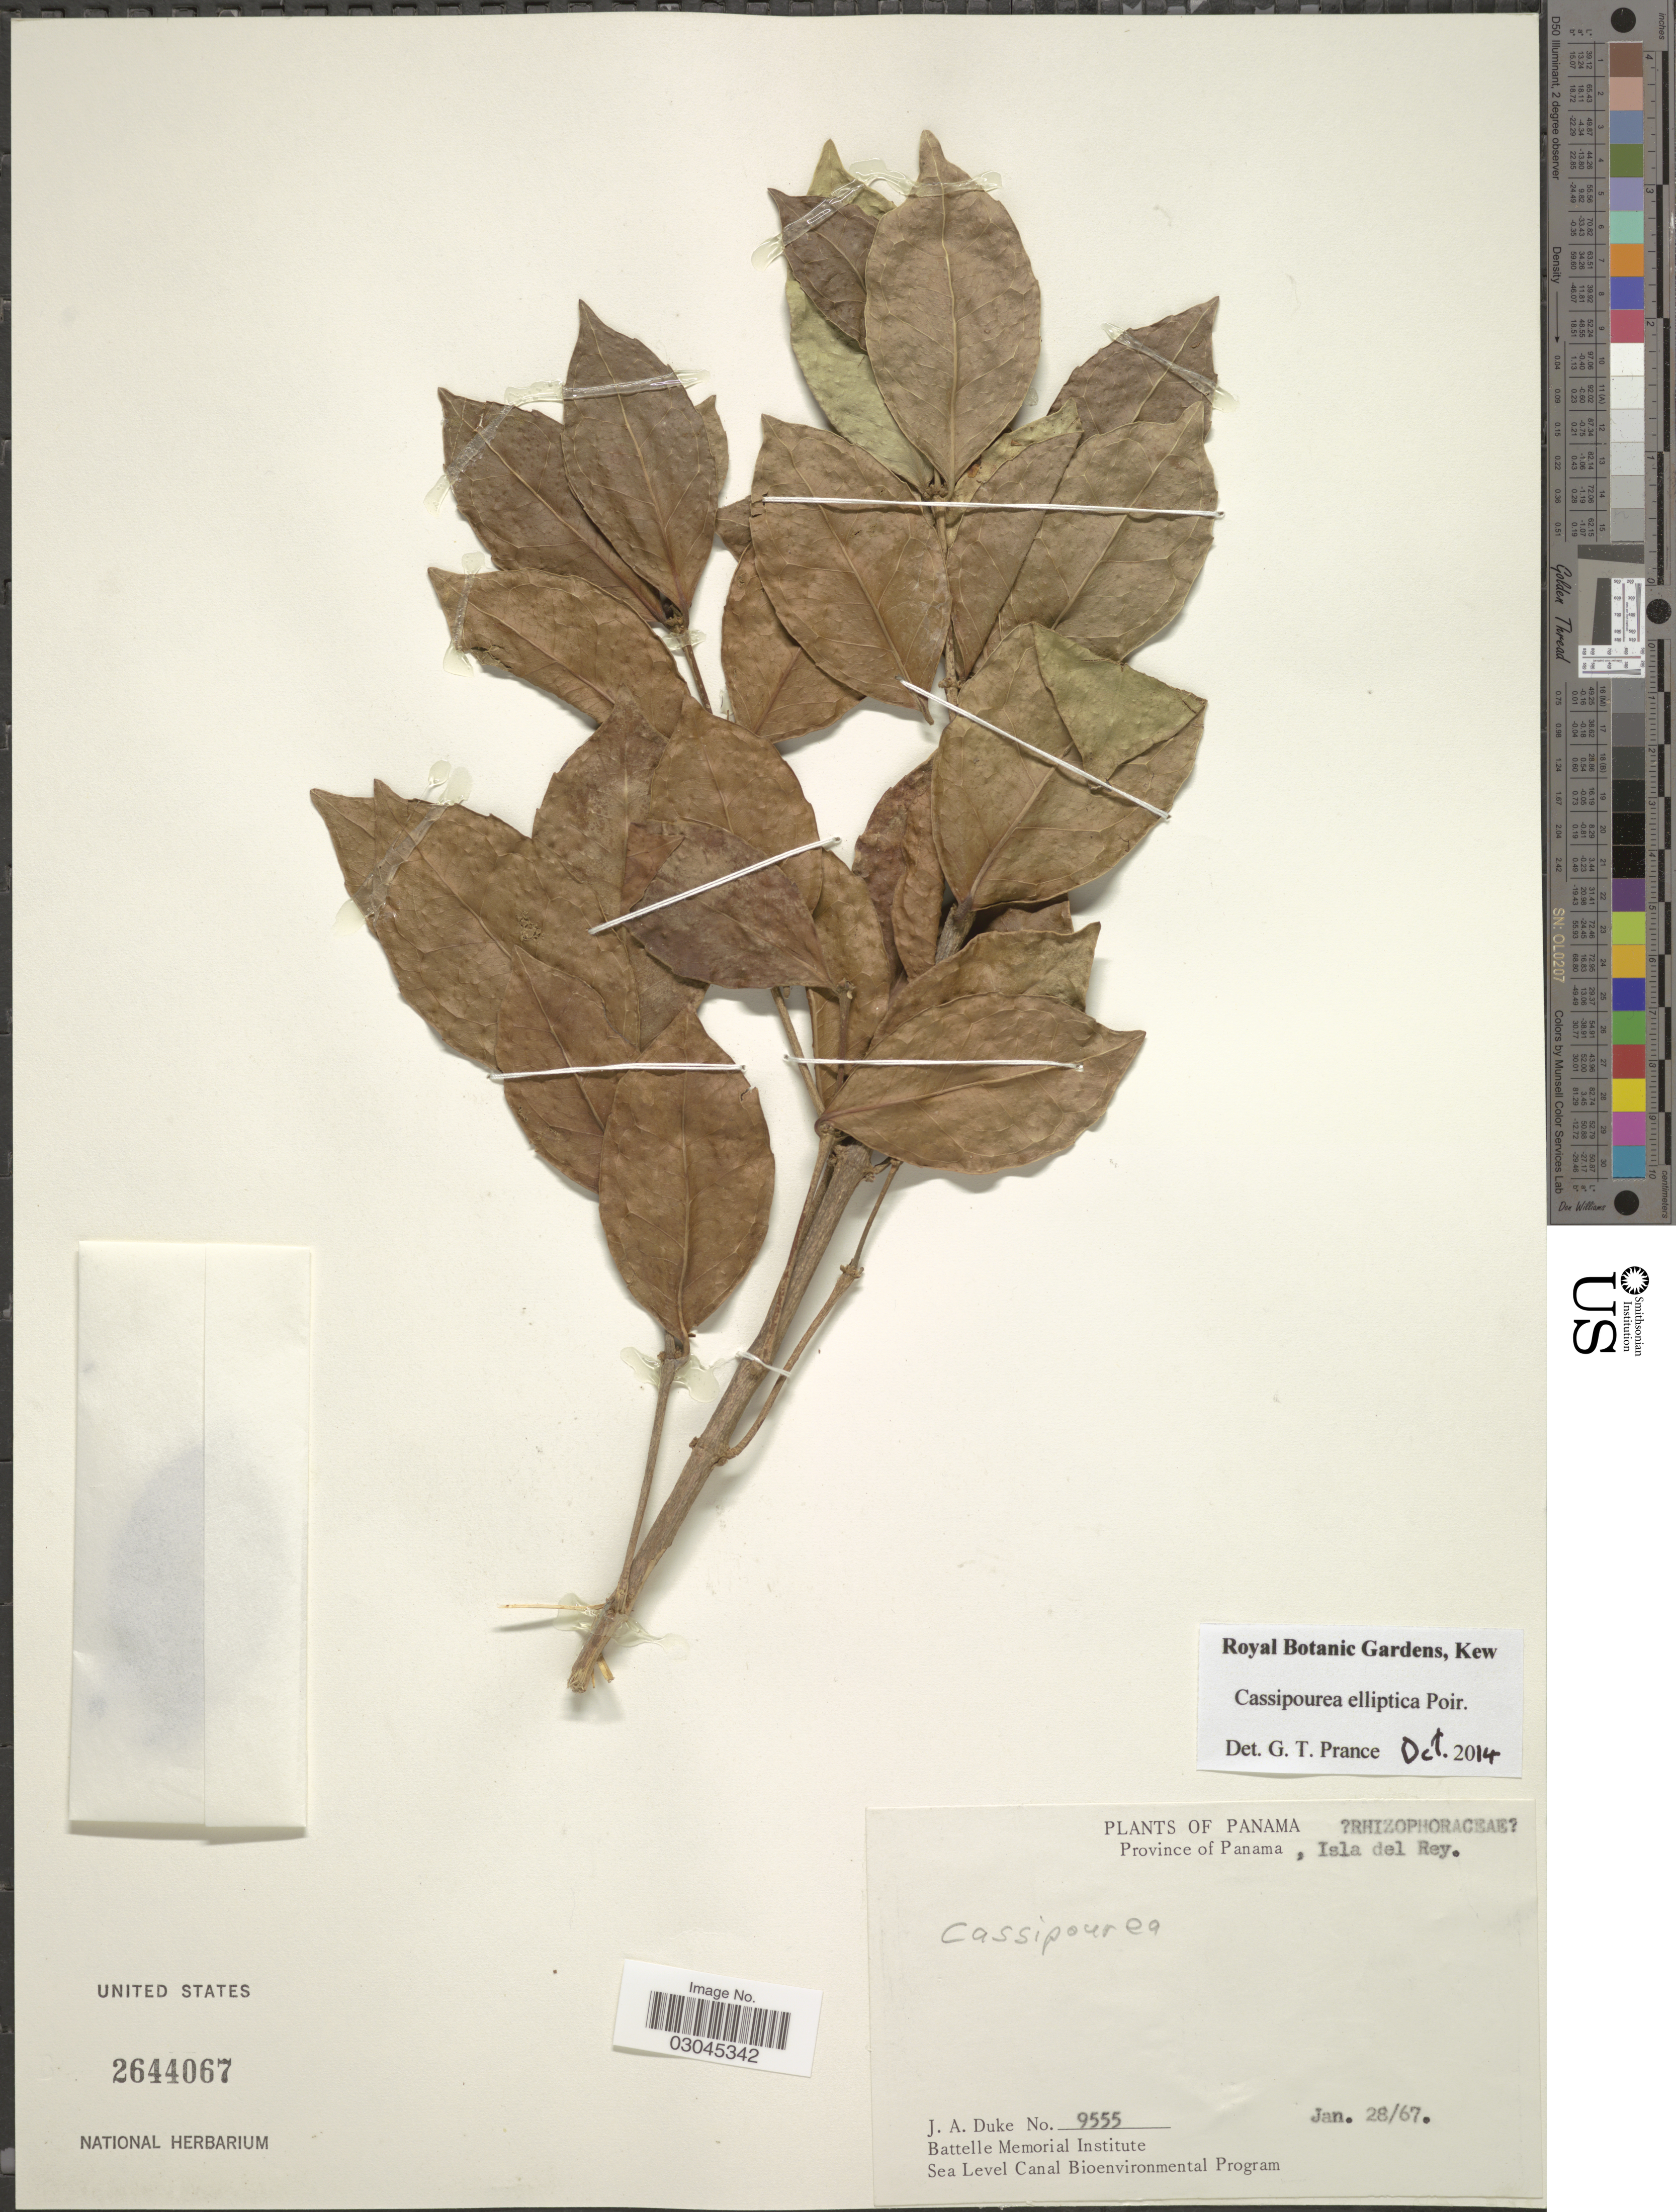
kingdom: Plantae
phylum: Tracheophyta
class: Magnoliopsida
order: Malpighiales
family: Rhizophoraceae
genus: Cassipourea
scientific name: Cassipourea elliptica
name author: (Sw.) Poir.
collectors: J. A. Duke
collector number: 9555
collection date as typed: Transcribed d/m/y: 28/1/67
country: Panama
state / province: Panamá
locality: Province of Panama, Isla del Rey.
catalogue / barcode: US 2644067